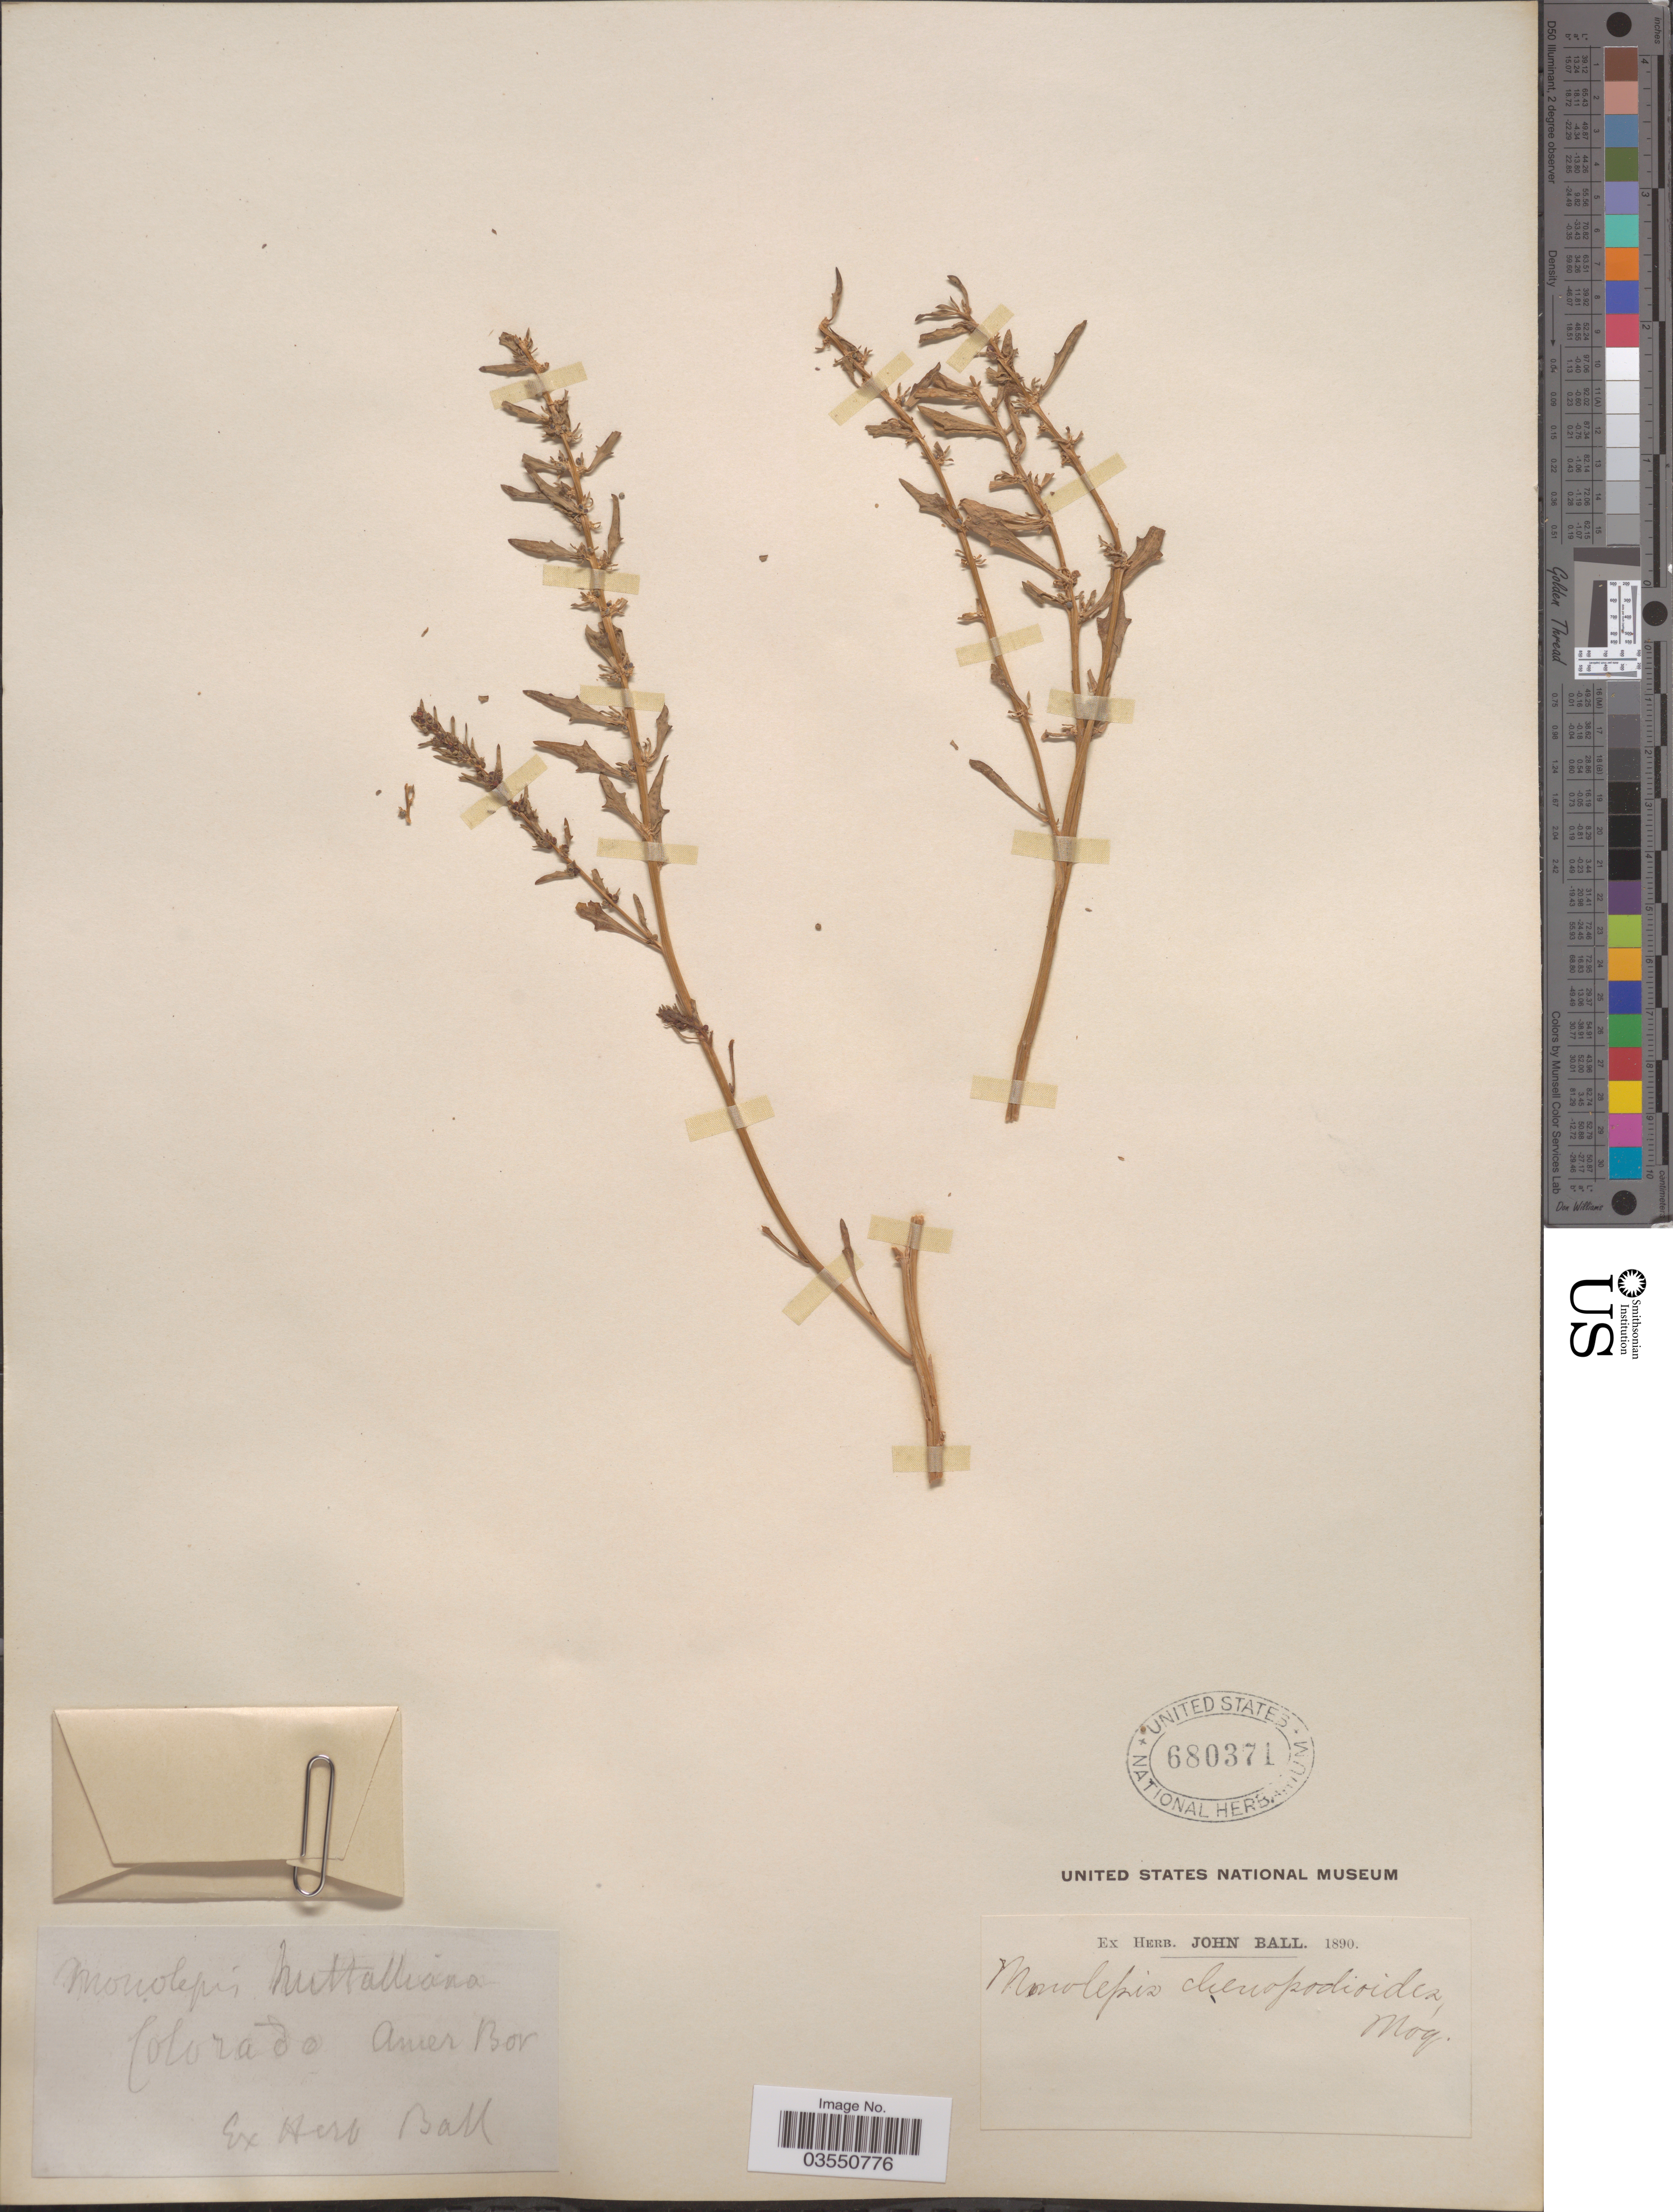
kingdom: Plantae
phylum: Tracheophyta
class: Magnoliopsida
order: Caryophyllales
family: Amaranthaceae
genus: Blitum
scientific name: Blitum nuttallianum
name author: Schult.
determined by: U.S. National Herbarium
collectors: J. Ball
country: United States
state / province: Colorado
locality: Amer Bor.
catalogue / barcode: US 680371